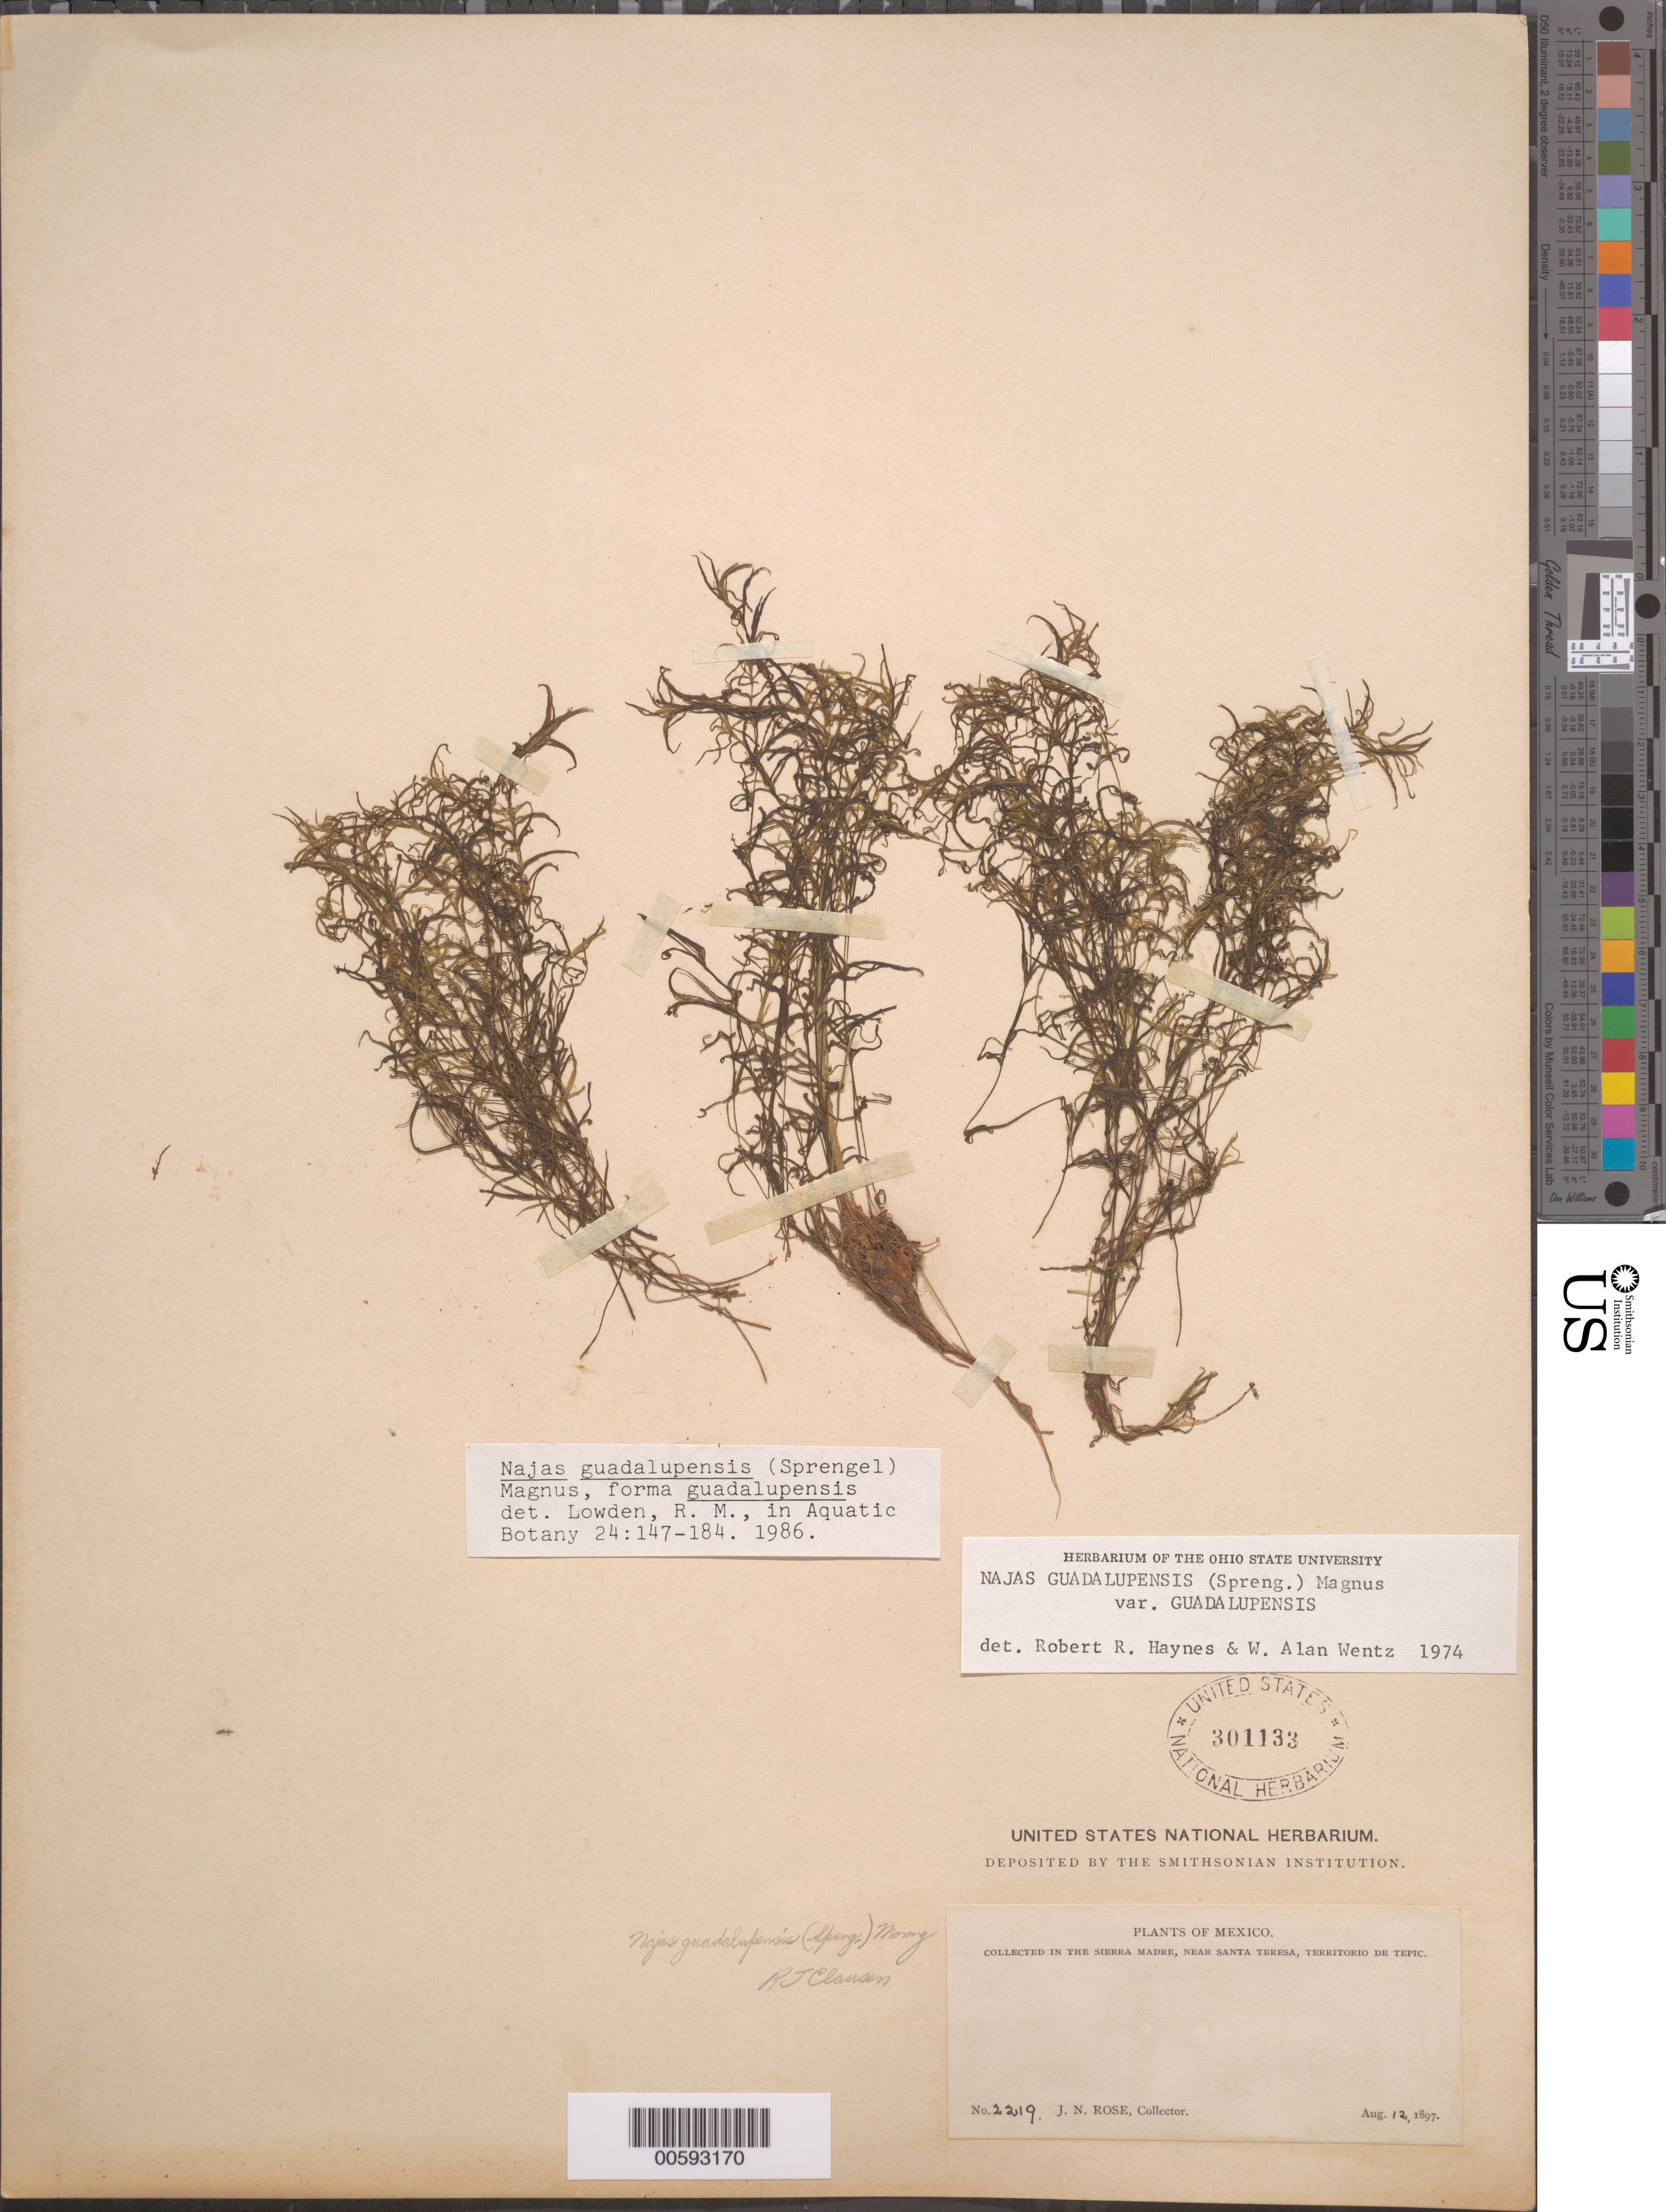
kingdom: Plantae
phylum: Tracheophyta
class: Liliopsida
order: Alismatales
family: Hydrocharitaceae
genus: Najas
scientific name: Najas guadalupensis var. guadalupensis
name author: (Spreng.) Magnus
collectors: J. N. Rose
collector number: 2219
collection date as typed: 12 Aug 1897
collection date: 1897-08-12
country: Mexico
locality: Sierra Madre, near Santa Teresa, Tepic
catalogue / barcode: US 301133